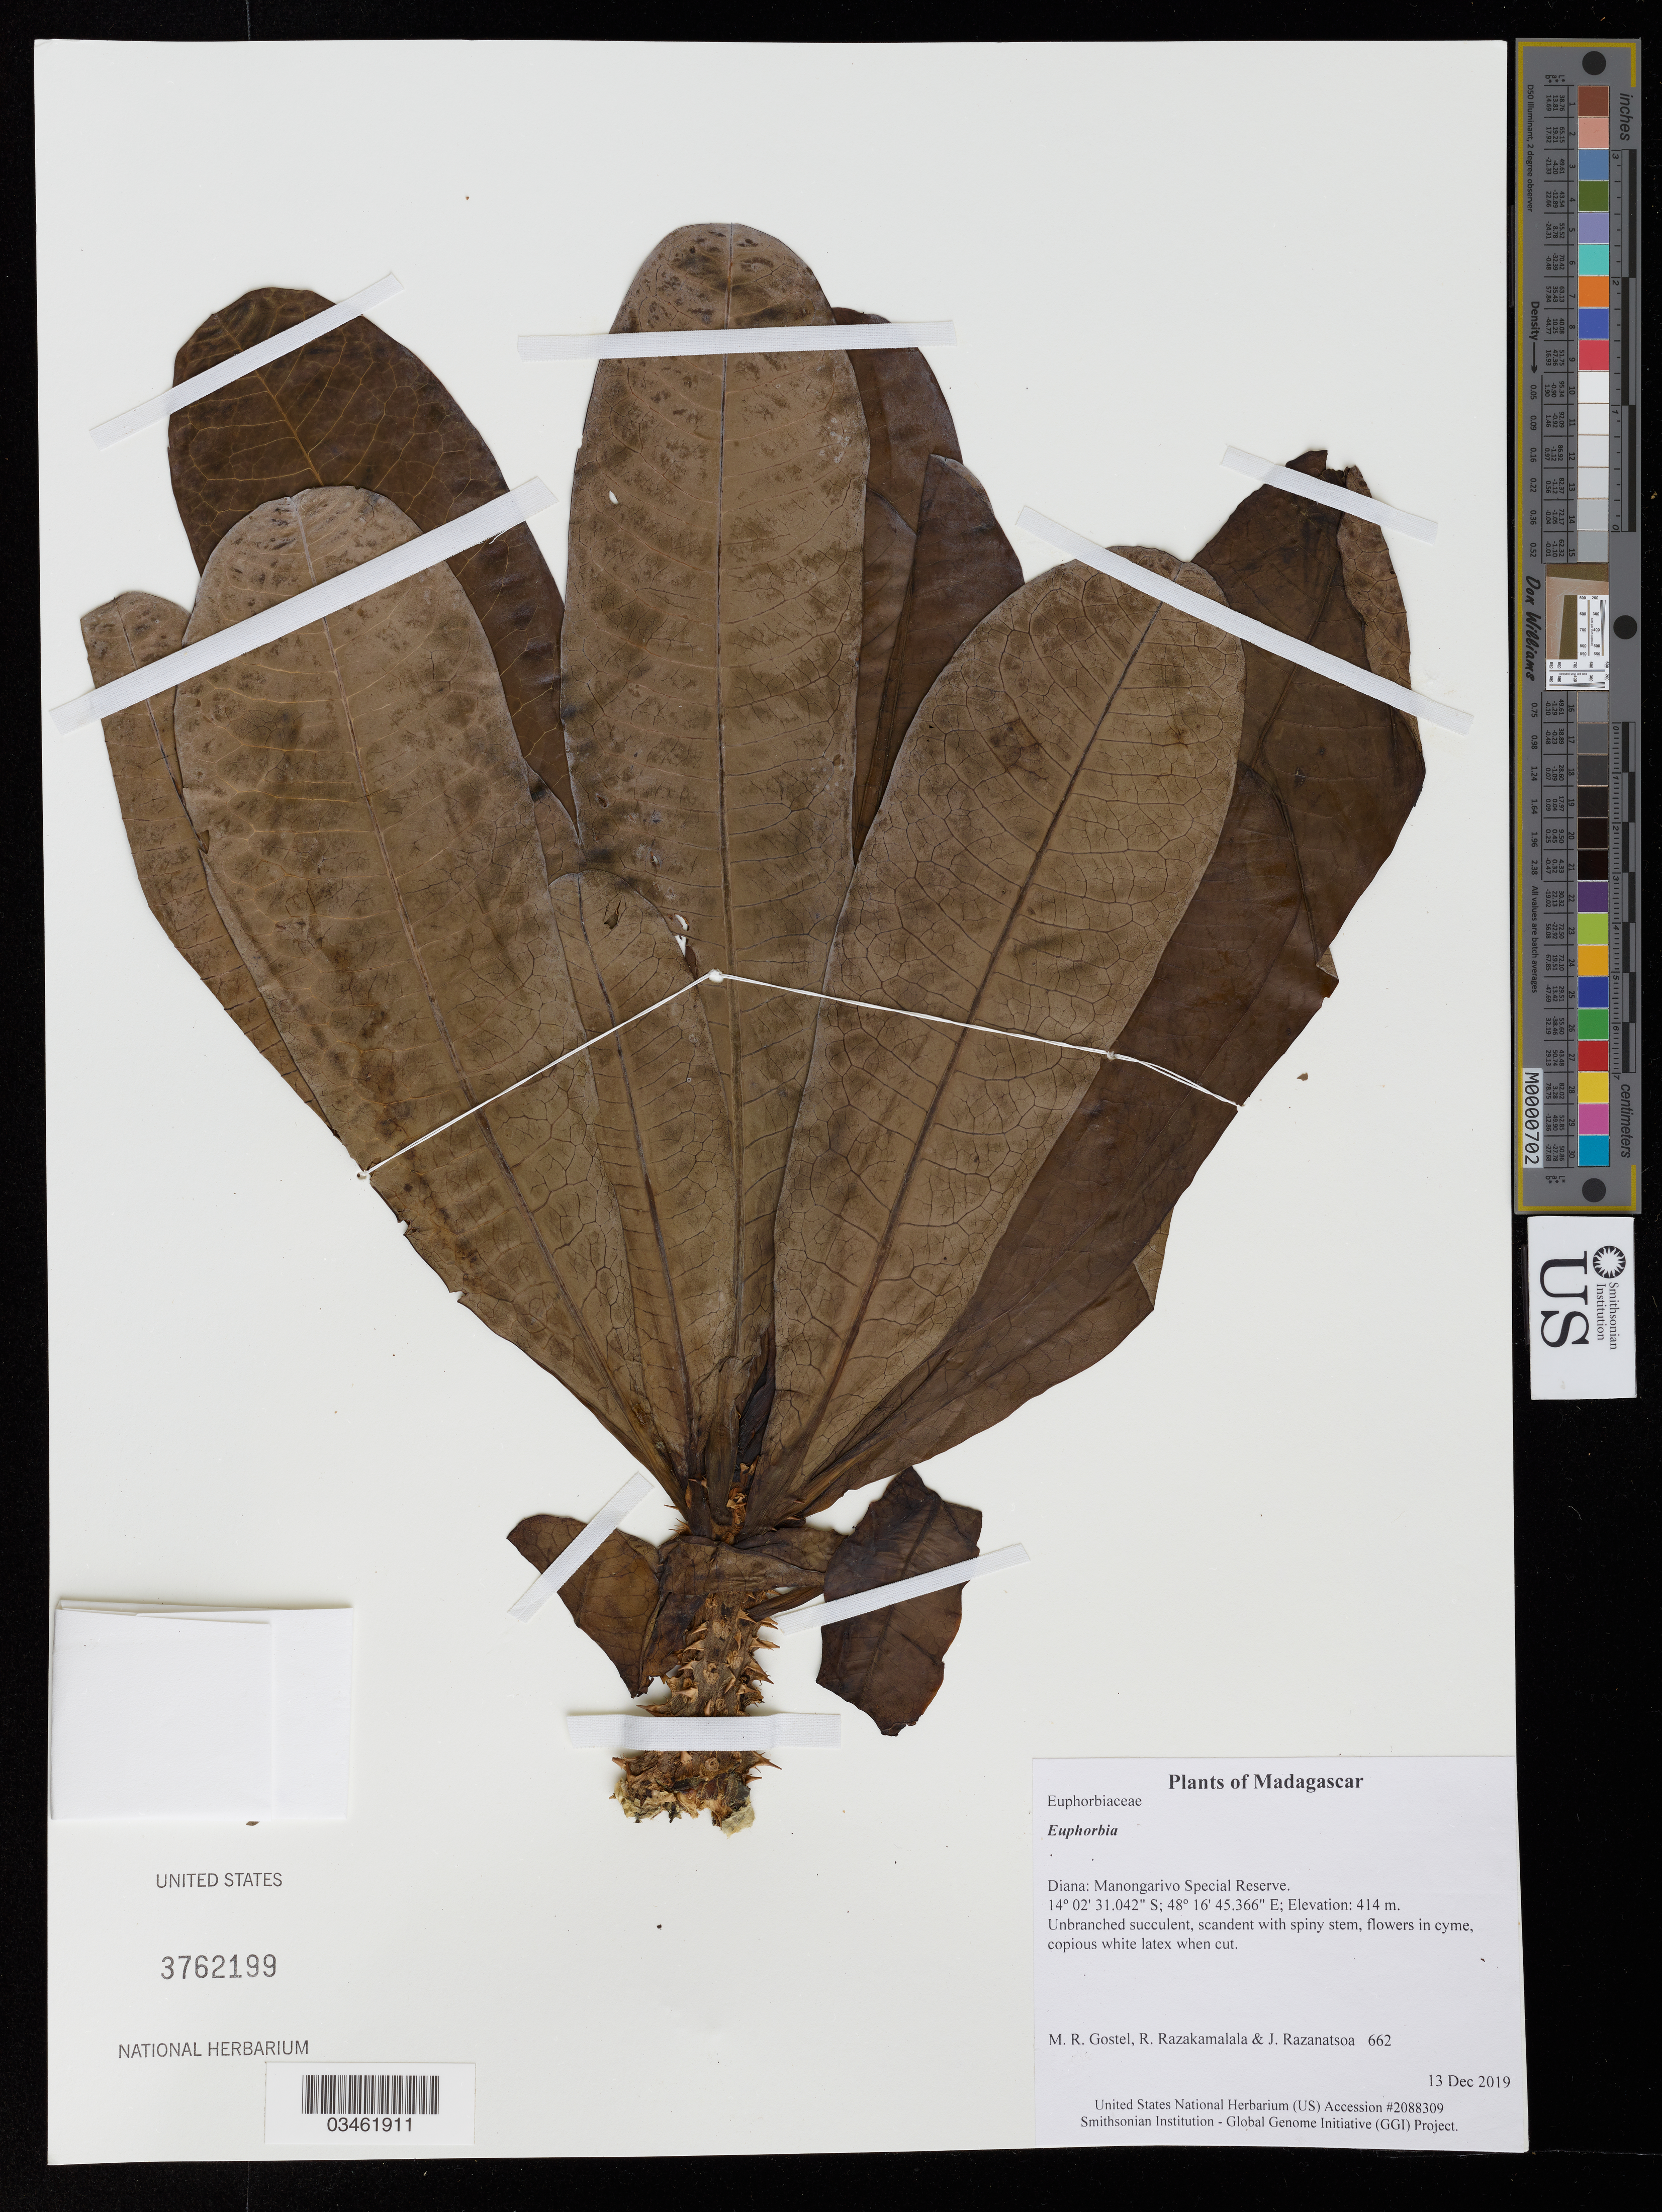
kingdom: Plantae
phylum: Tracheophyta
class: Magnoliopsida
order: Malpighiales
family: Euphorbiaceae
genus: Euphorbia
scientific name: Euphorbia sp.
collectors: M. R. Gostel, R. Razakamalala & J. Razanatsoa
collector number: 662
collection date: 2019-12-13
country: Madagascar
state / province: Diana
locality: Manongarivo Special Reserve.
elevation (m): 414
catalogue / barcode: US 3762199